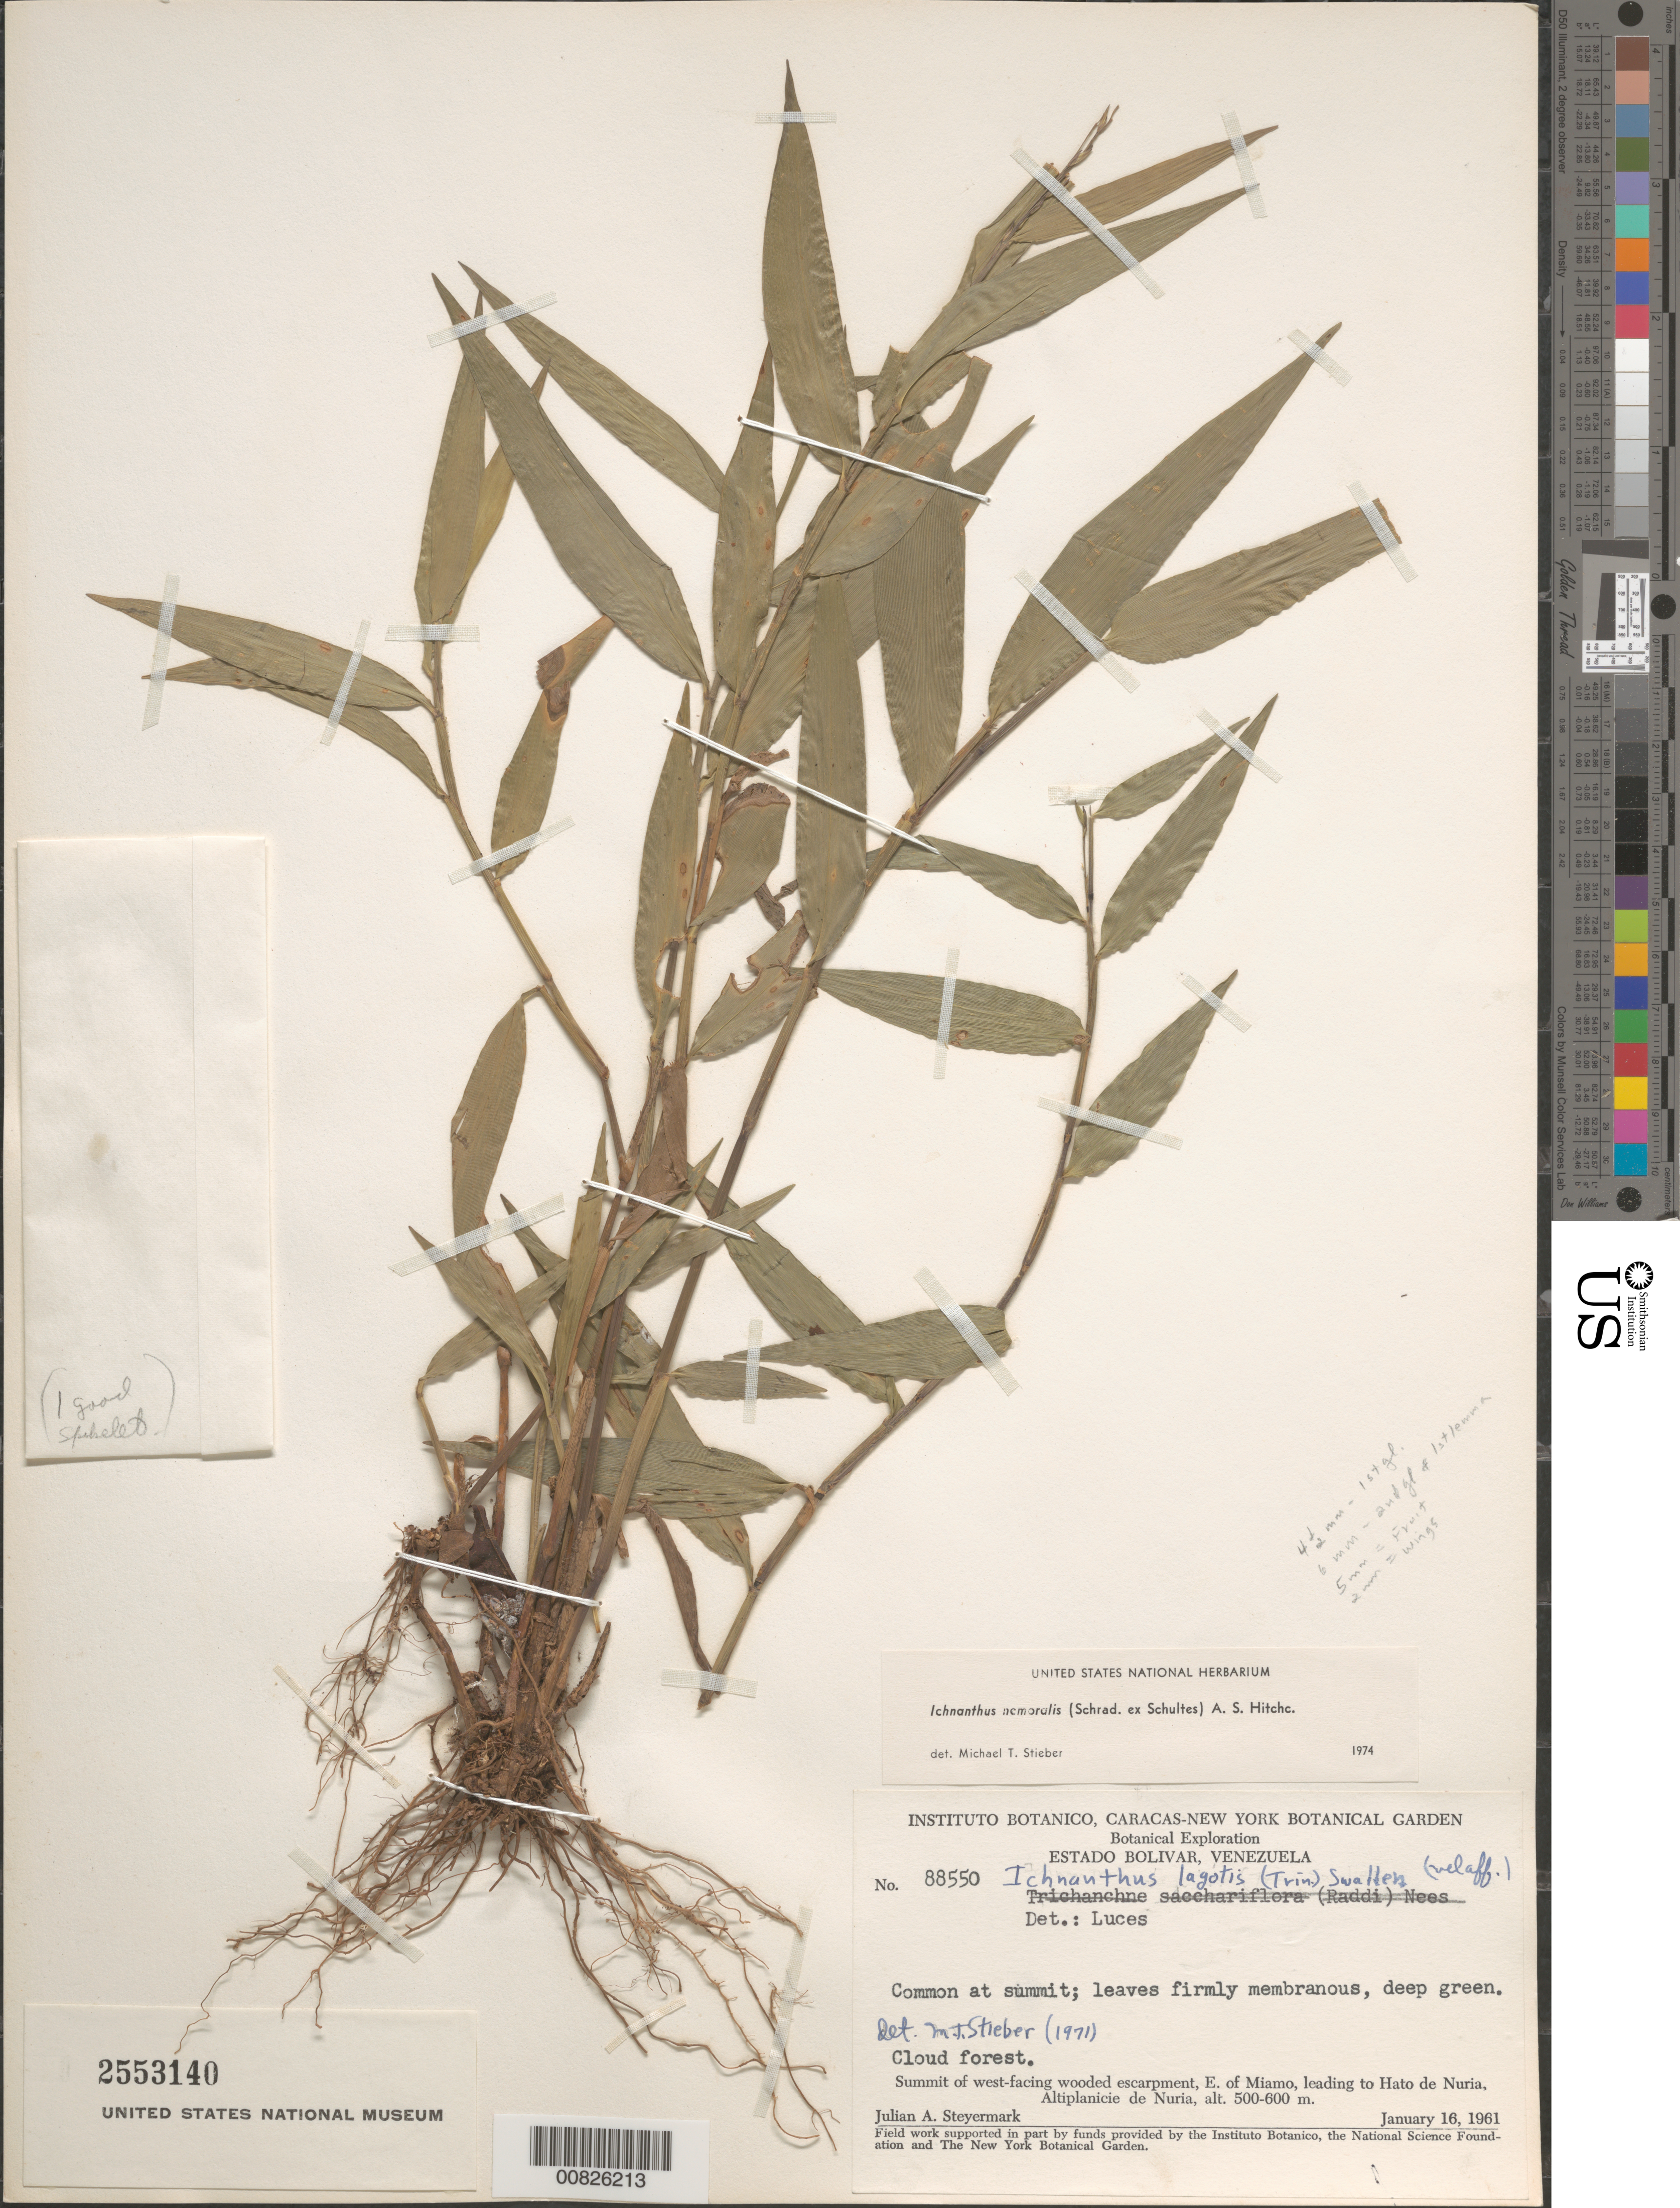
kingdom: Plantae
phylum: Tracheophyta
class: Liliopsida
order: Poales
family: Poaceae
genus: Ichnanthus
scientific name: Ichnanthus nemoralis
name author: (Schrad.) Hitchc. & Chase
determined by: Stieber, M. T.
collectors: J. Steyermark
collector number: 88550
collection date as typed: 16-Jan-61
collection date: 1961-01-16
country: Venezuela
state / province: Bolívar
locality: Miamo, E of, leading to Hato de Nuria, Altiplanicie de Nuria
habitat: Cloud forest, at summit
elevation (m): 500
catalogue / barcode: US 2553140